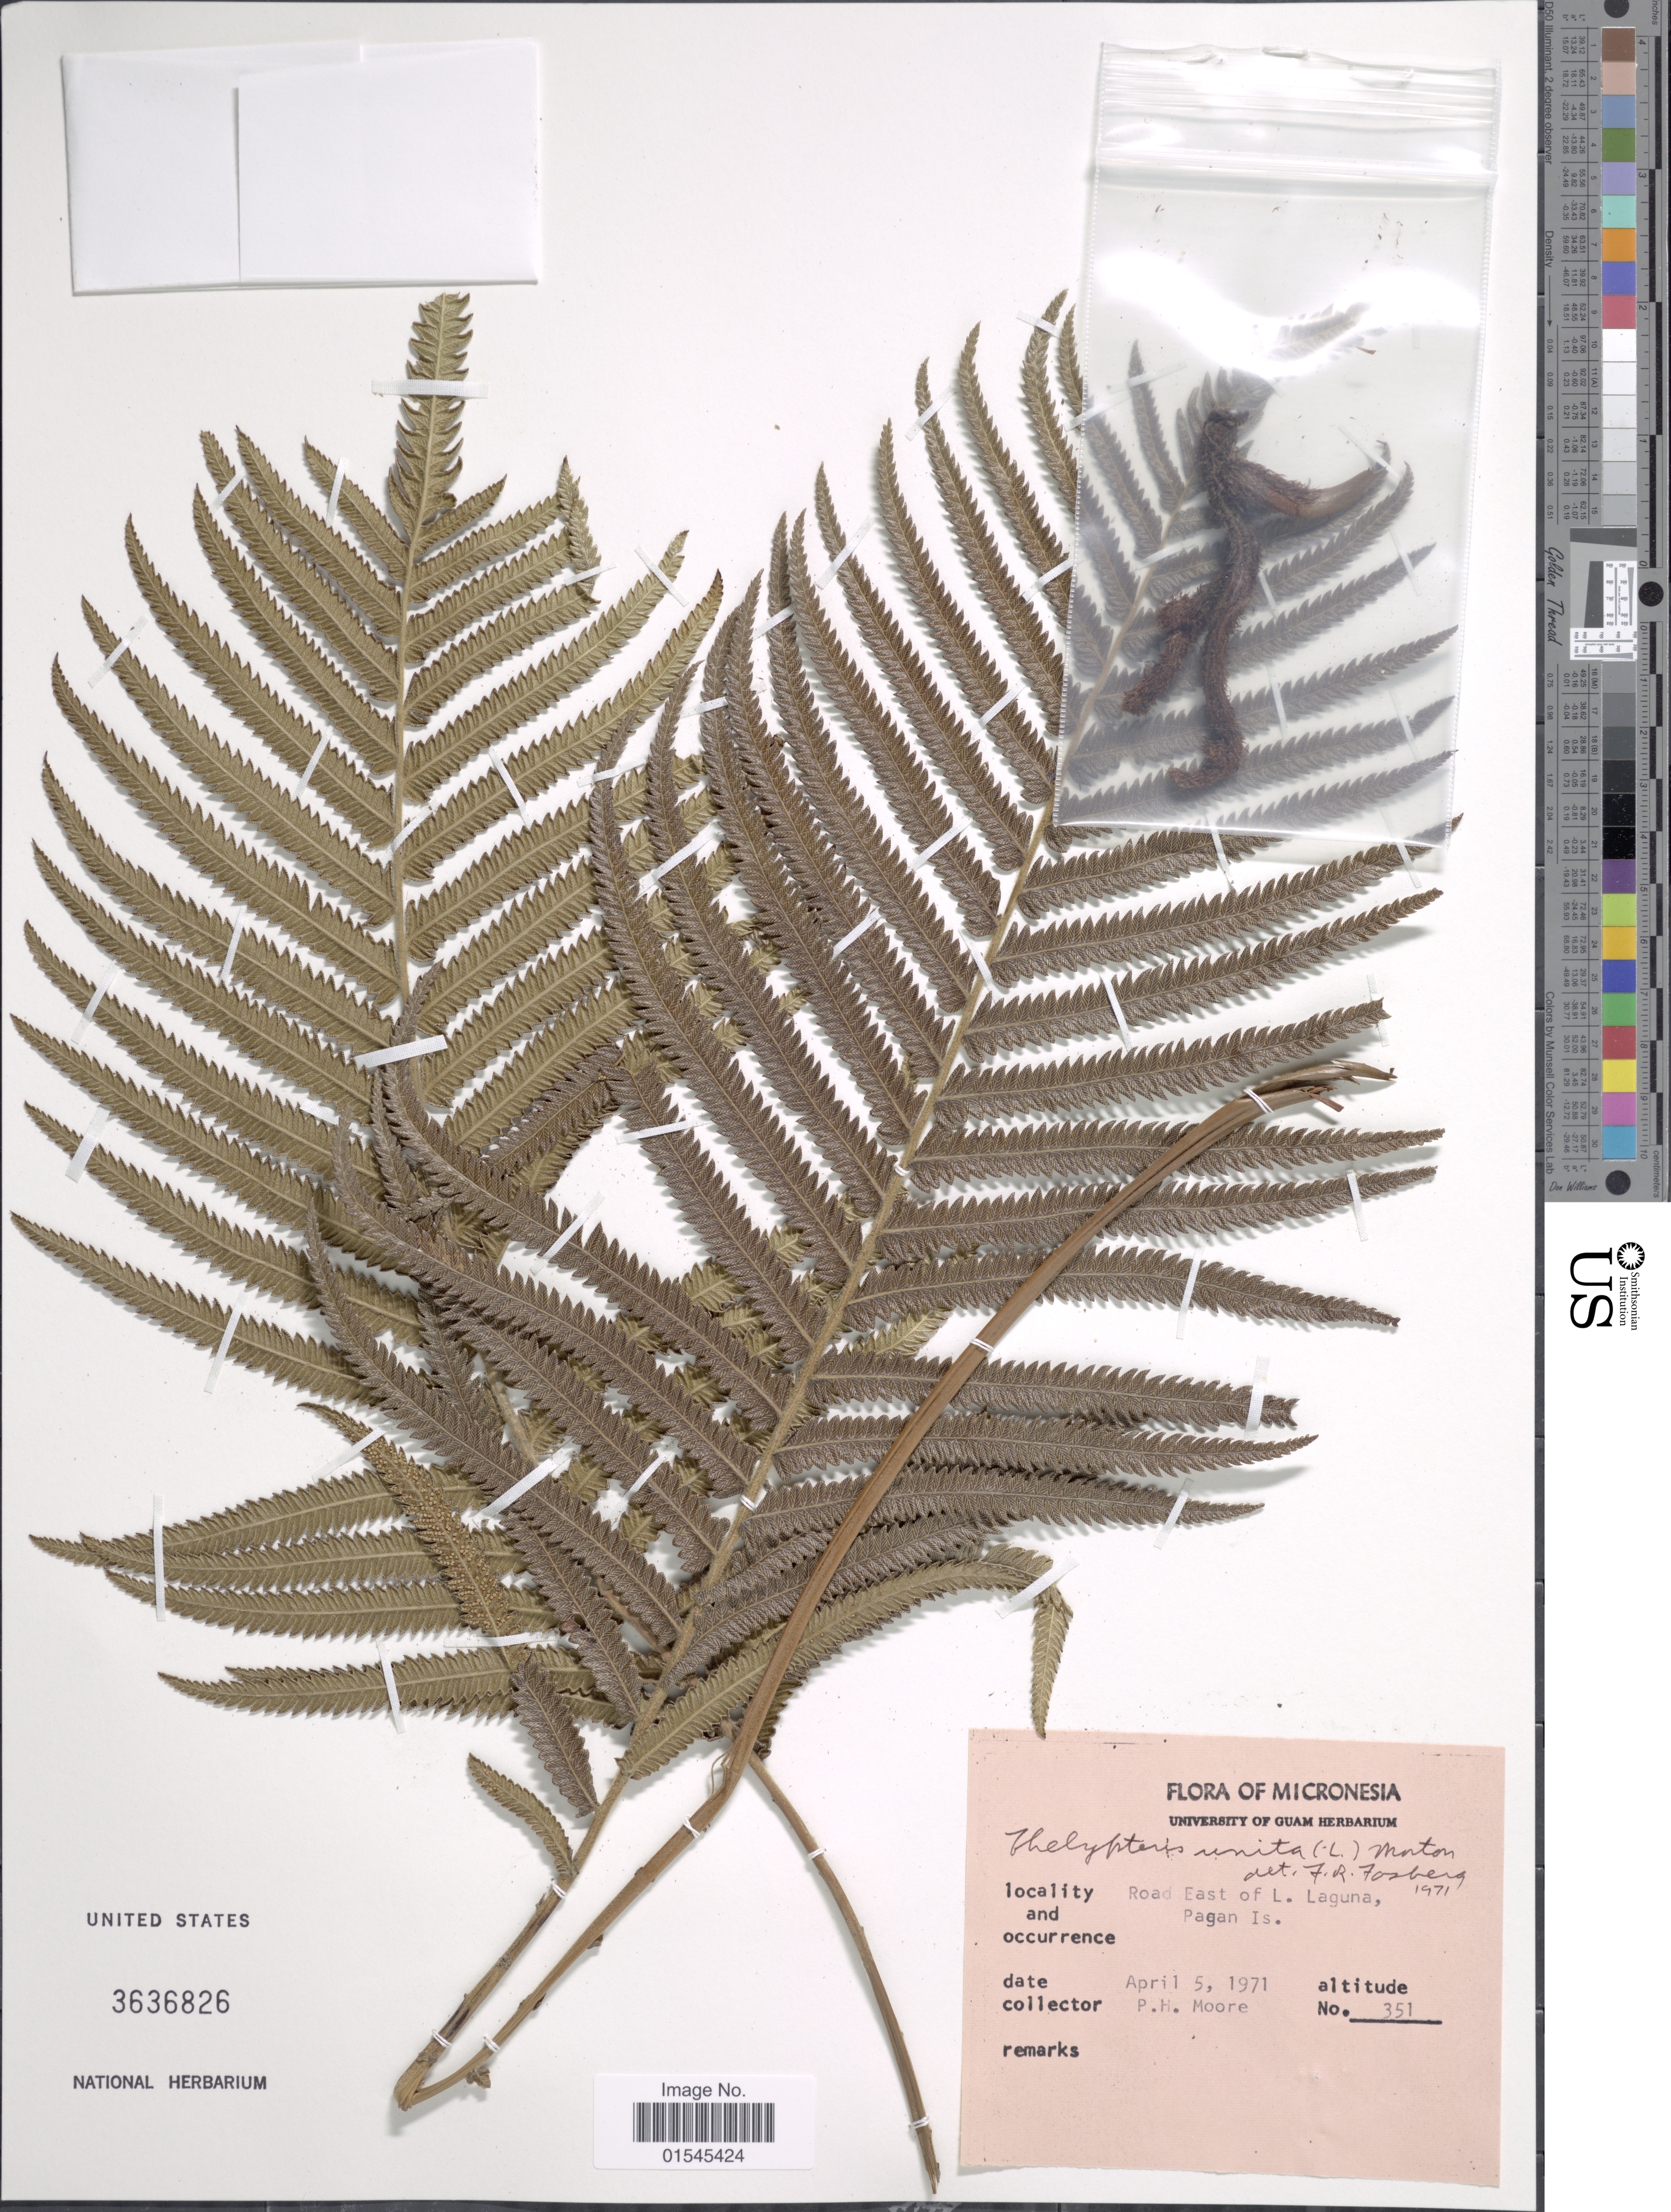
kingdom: Plantae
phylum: Tracheophyta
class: Polypodiopsida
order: Polypodiales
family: Thelypteridaceae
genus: Sphaerostephanos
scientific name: Sphaerostephanos unitus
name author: (L.) Holttum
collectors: P. H. Moore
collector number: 351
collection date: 1971-04-15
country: Northern Mariana Islands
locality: Micronesia. Road East of L. laguna, Pagan Is.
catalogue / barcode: US 3636826